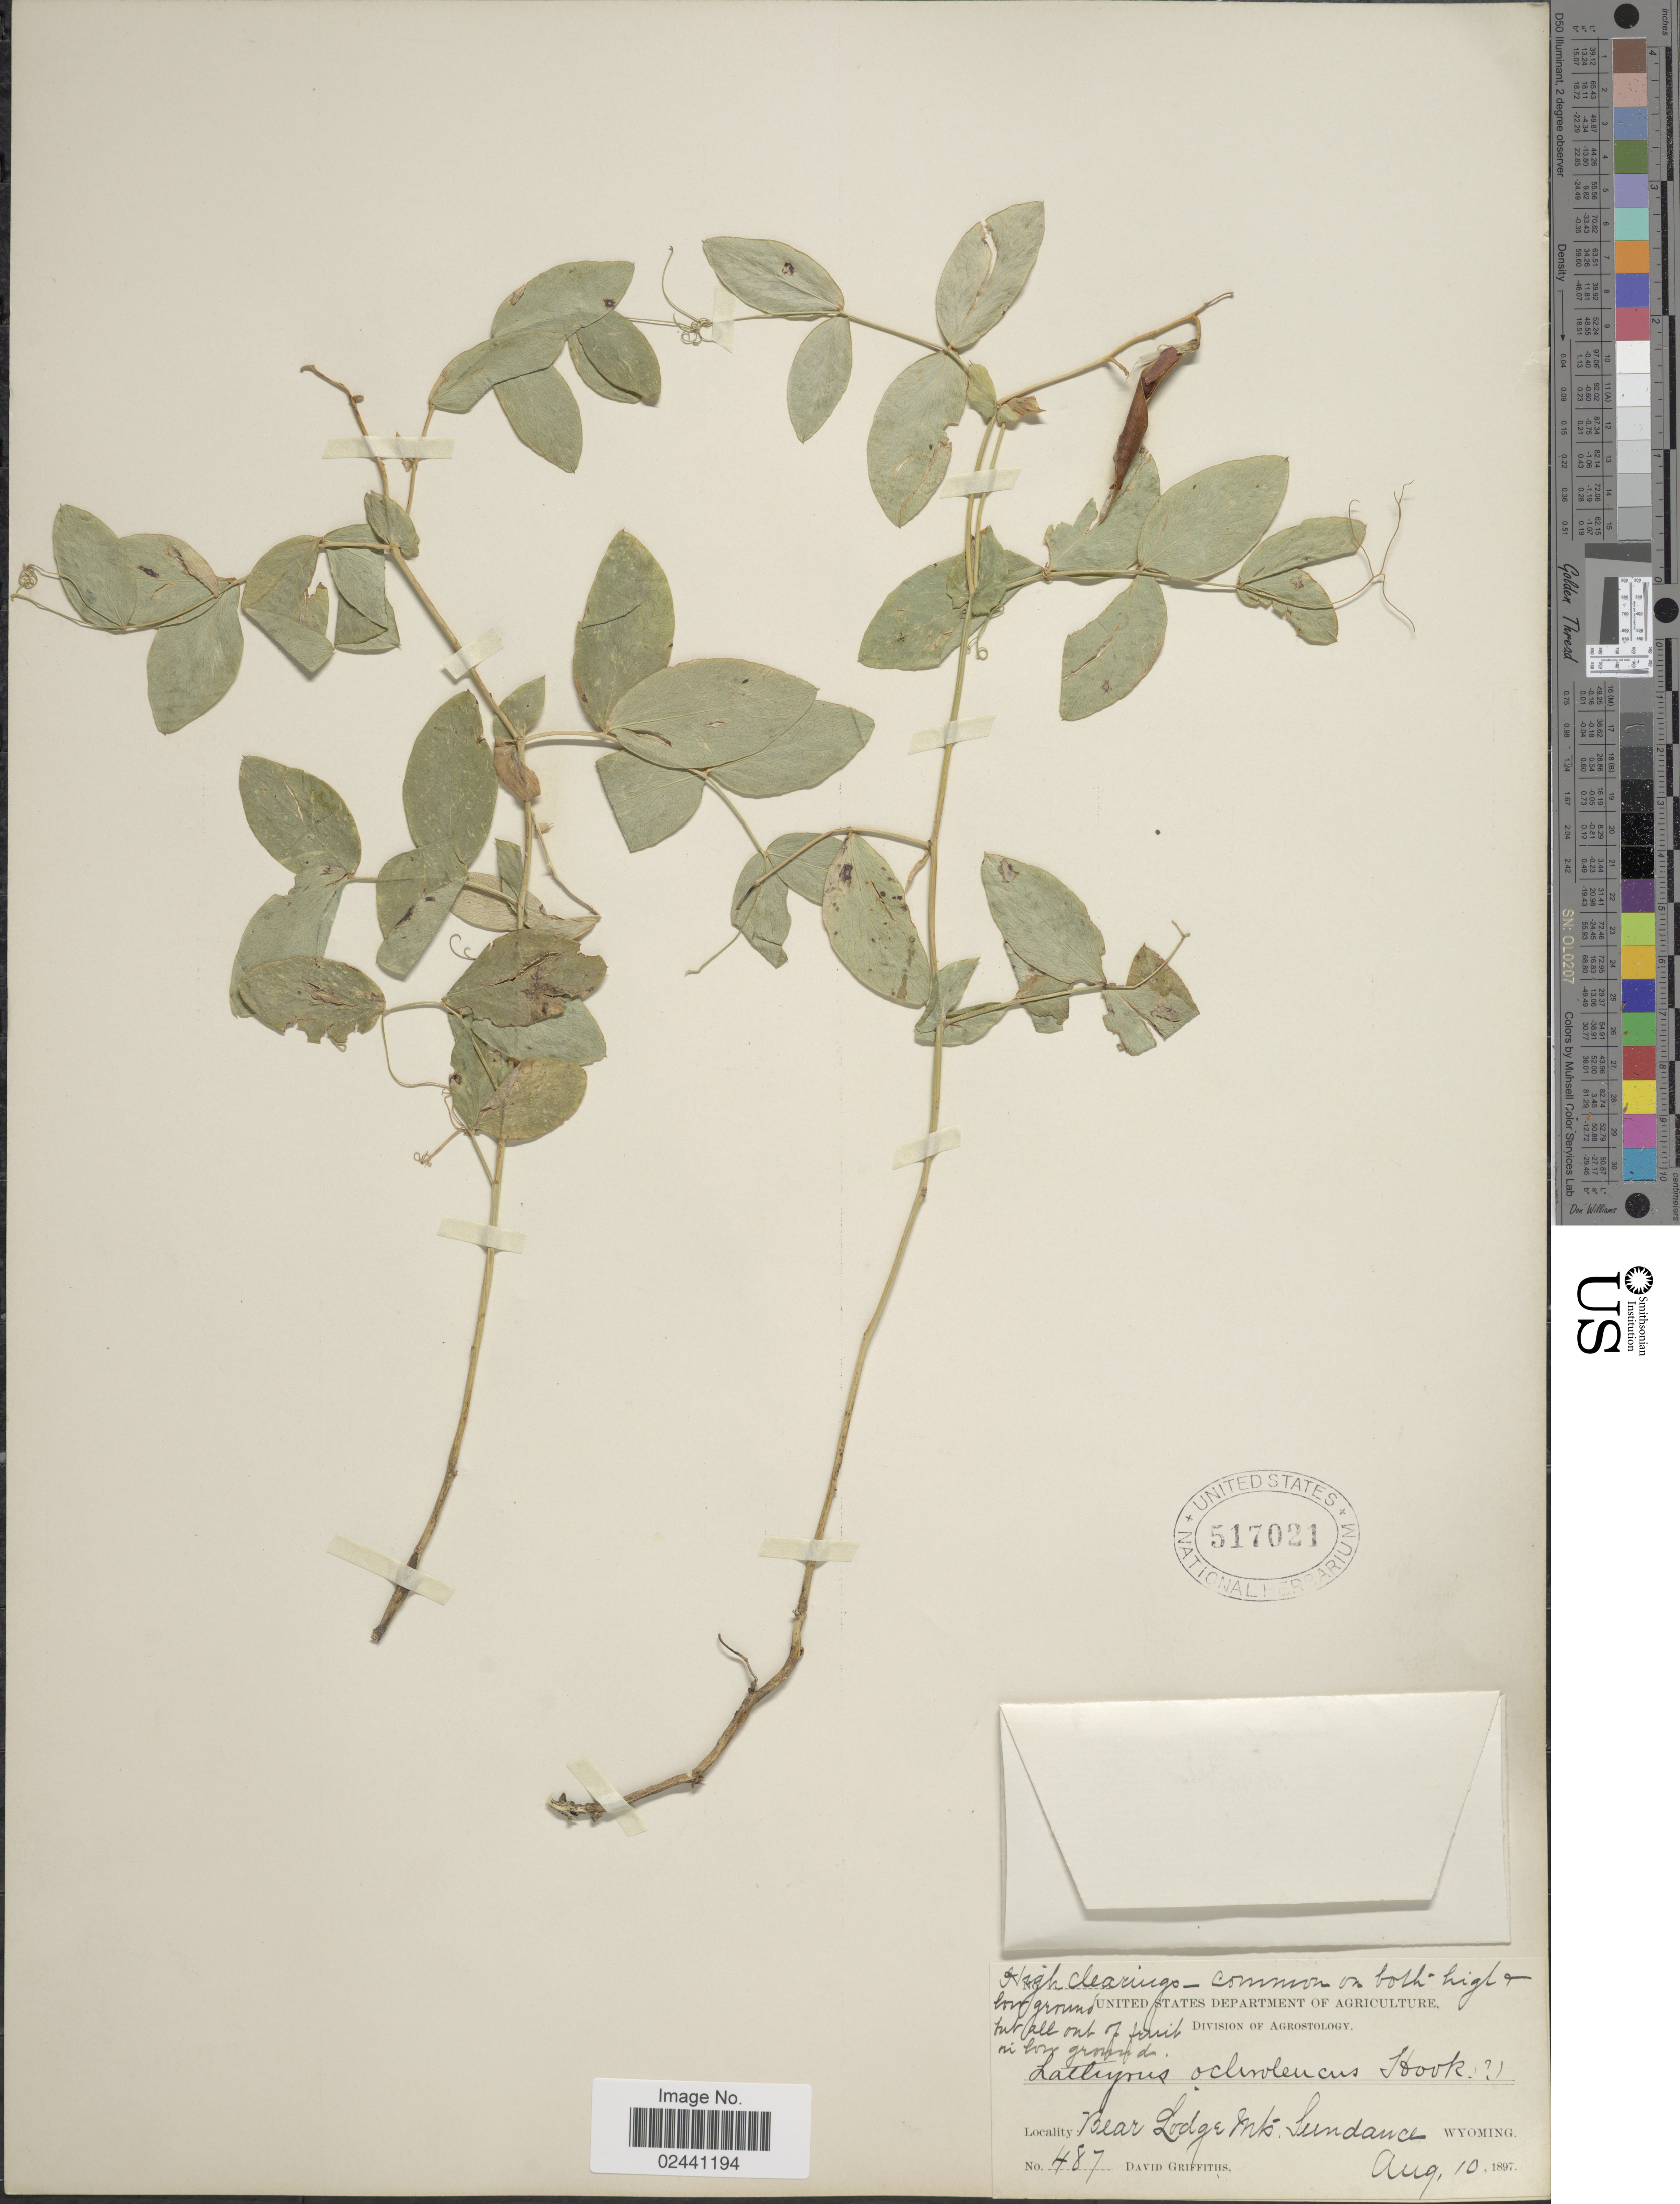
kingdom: Plantae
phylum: Tracheophyta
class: Magnoliopsida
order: Fabales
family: Fabaceae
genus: Lathyrus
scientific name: Lathyrus ochroleucus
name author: Hook.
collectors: D. Griffiths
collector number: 487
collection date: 1897-08-10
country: United States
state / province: Wyoming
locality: Bear Lodge Mts., Sundance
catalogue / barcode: US 517021